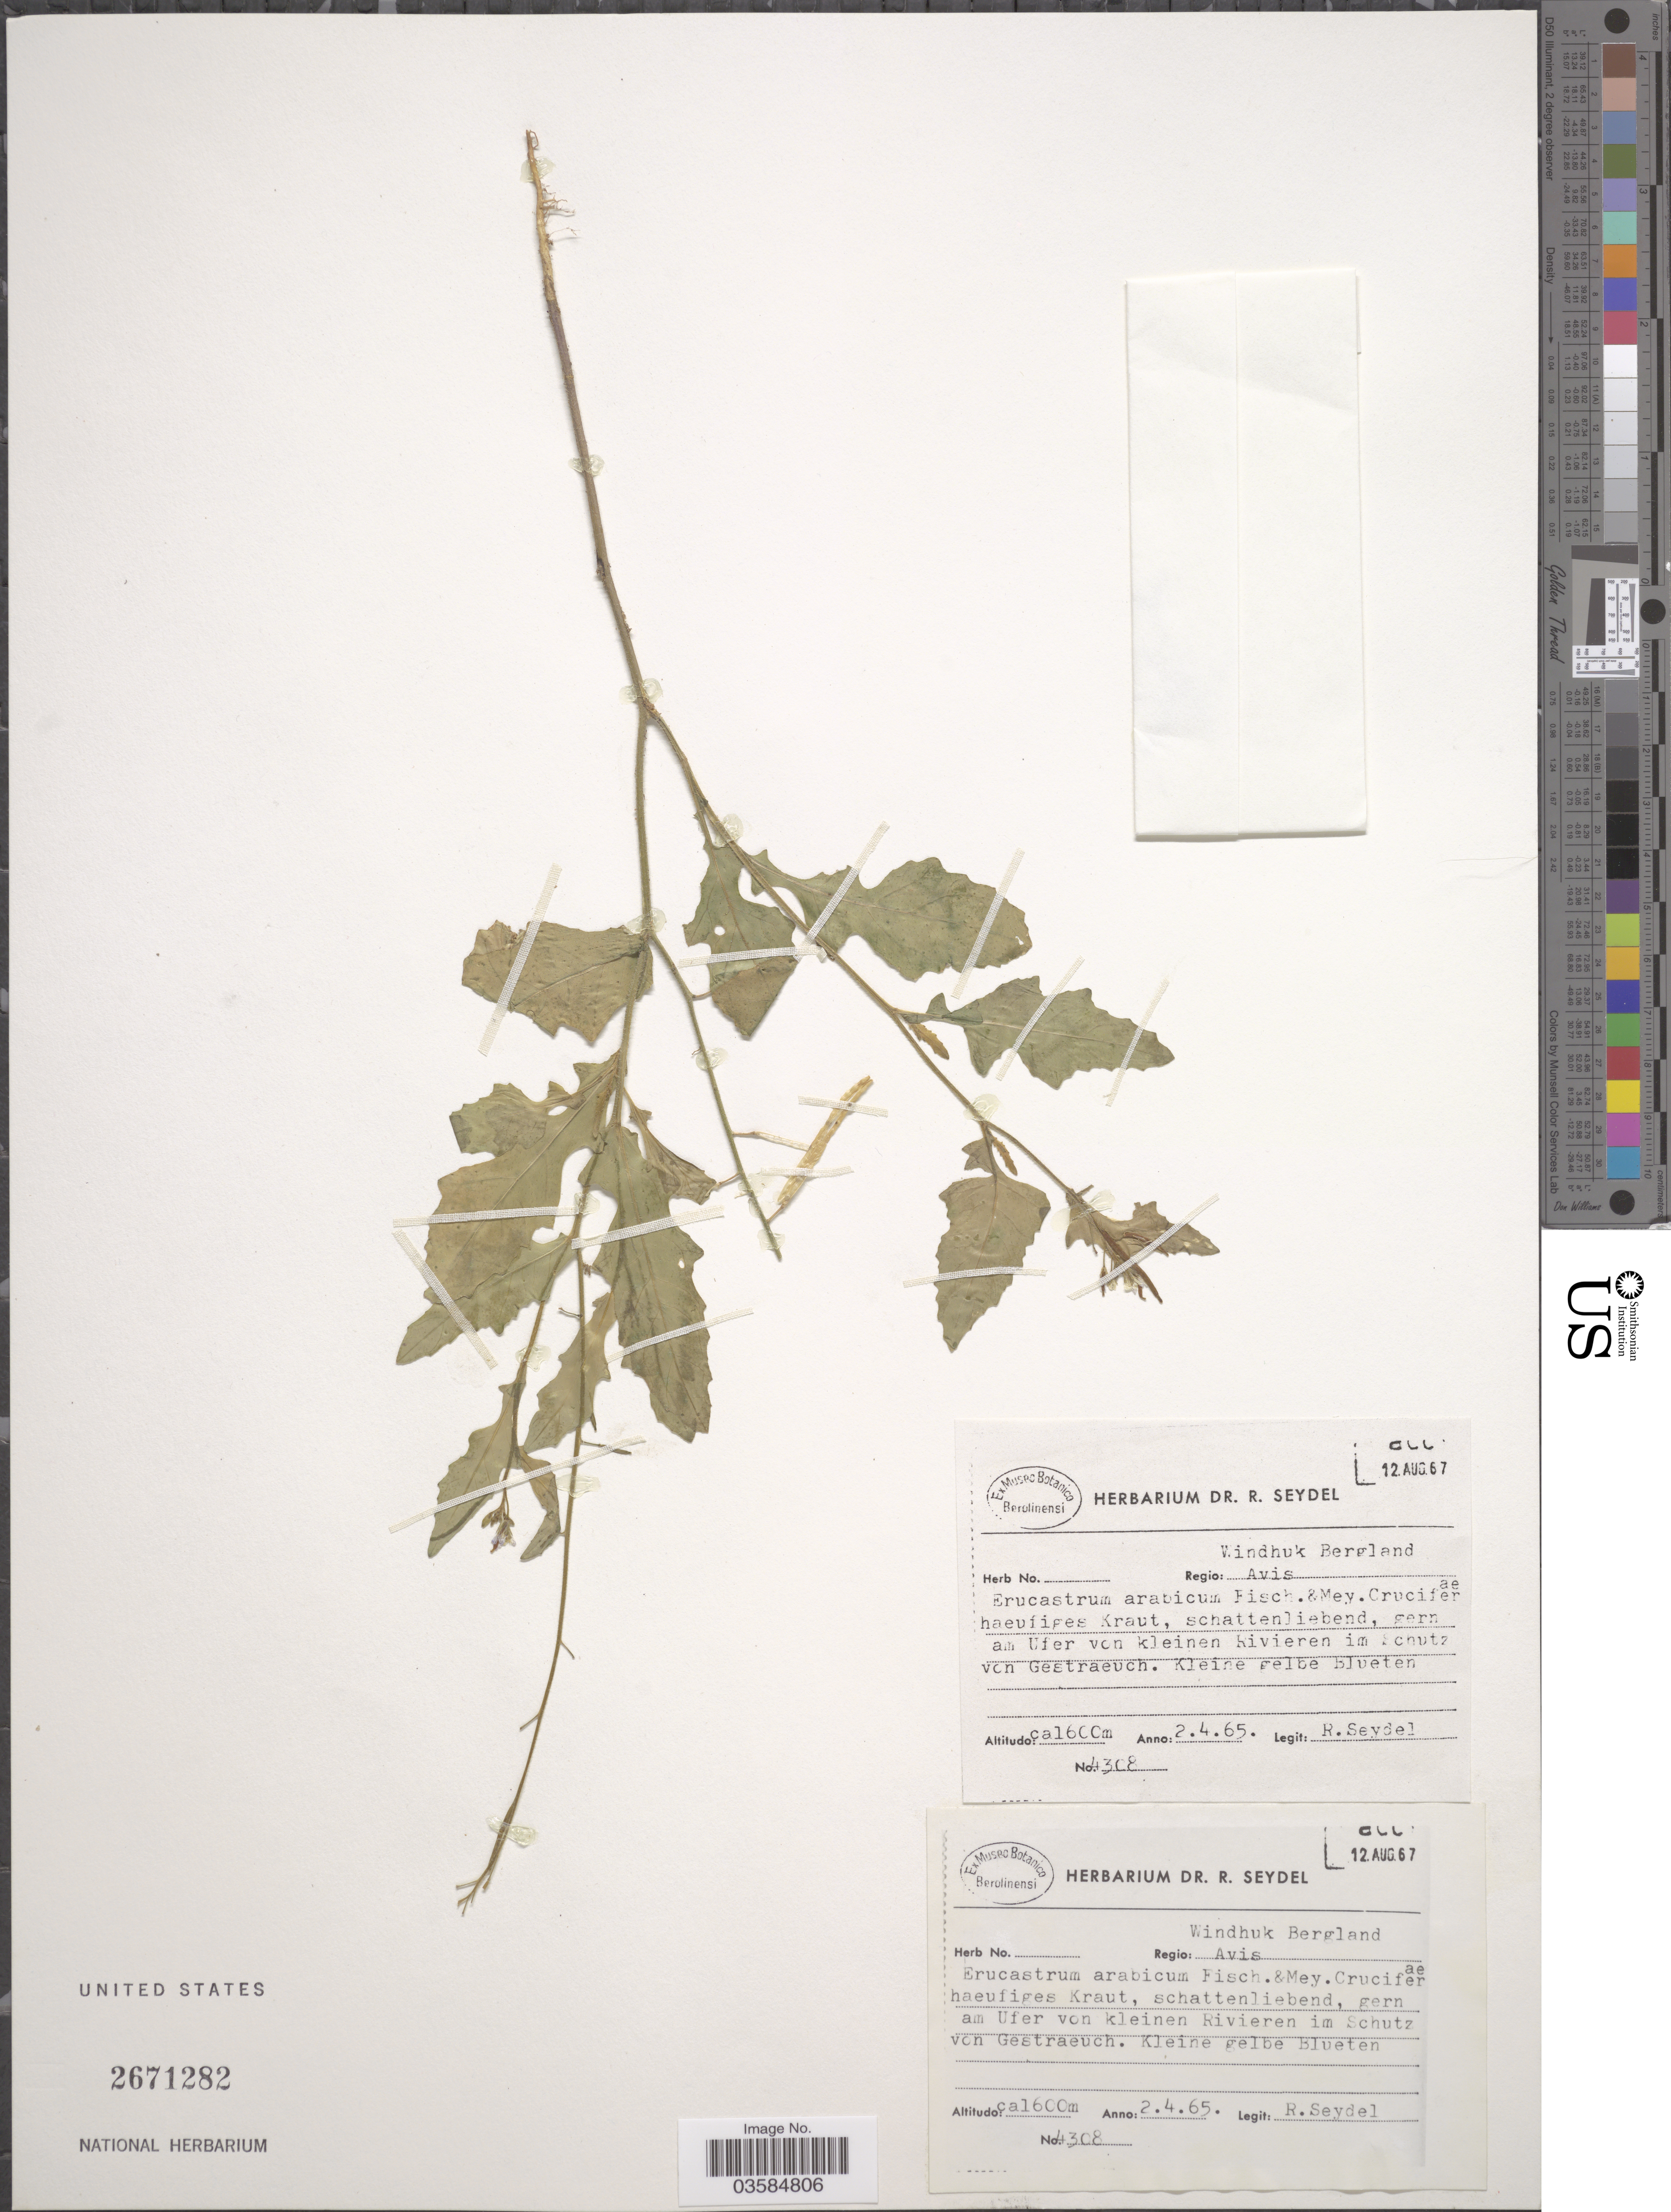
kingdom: Plantae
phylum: Tracheophyta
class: Magnoliopsida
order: Brassicales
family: Brassicaceae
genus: Erucastrum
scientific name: Erucastrum arabicum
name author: Fisch. & C.A. Mey.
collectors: R. Seydel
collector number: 4308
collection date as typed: Transcribed d/m/y: 2/4/65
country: Namibia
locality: Regio: Windhuk Bergland Avis. Am Ufer von kleinen Rivieren im Schutz von Gestraeuch. Kleine gelbe Blueten.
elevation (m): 1600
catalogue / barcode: US 2671282